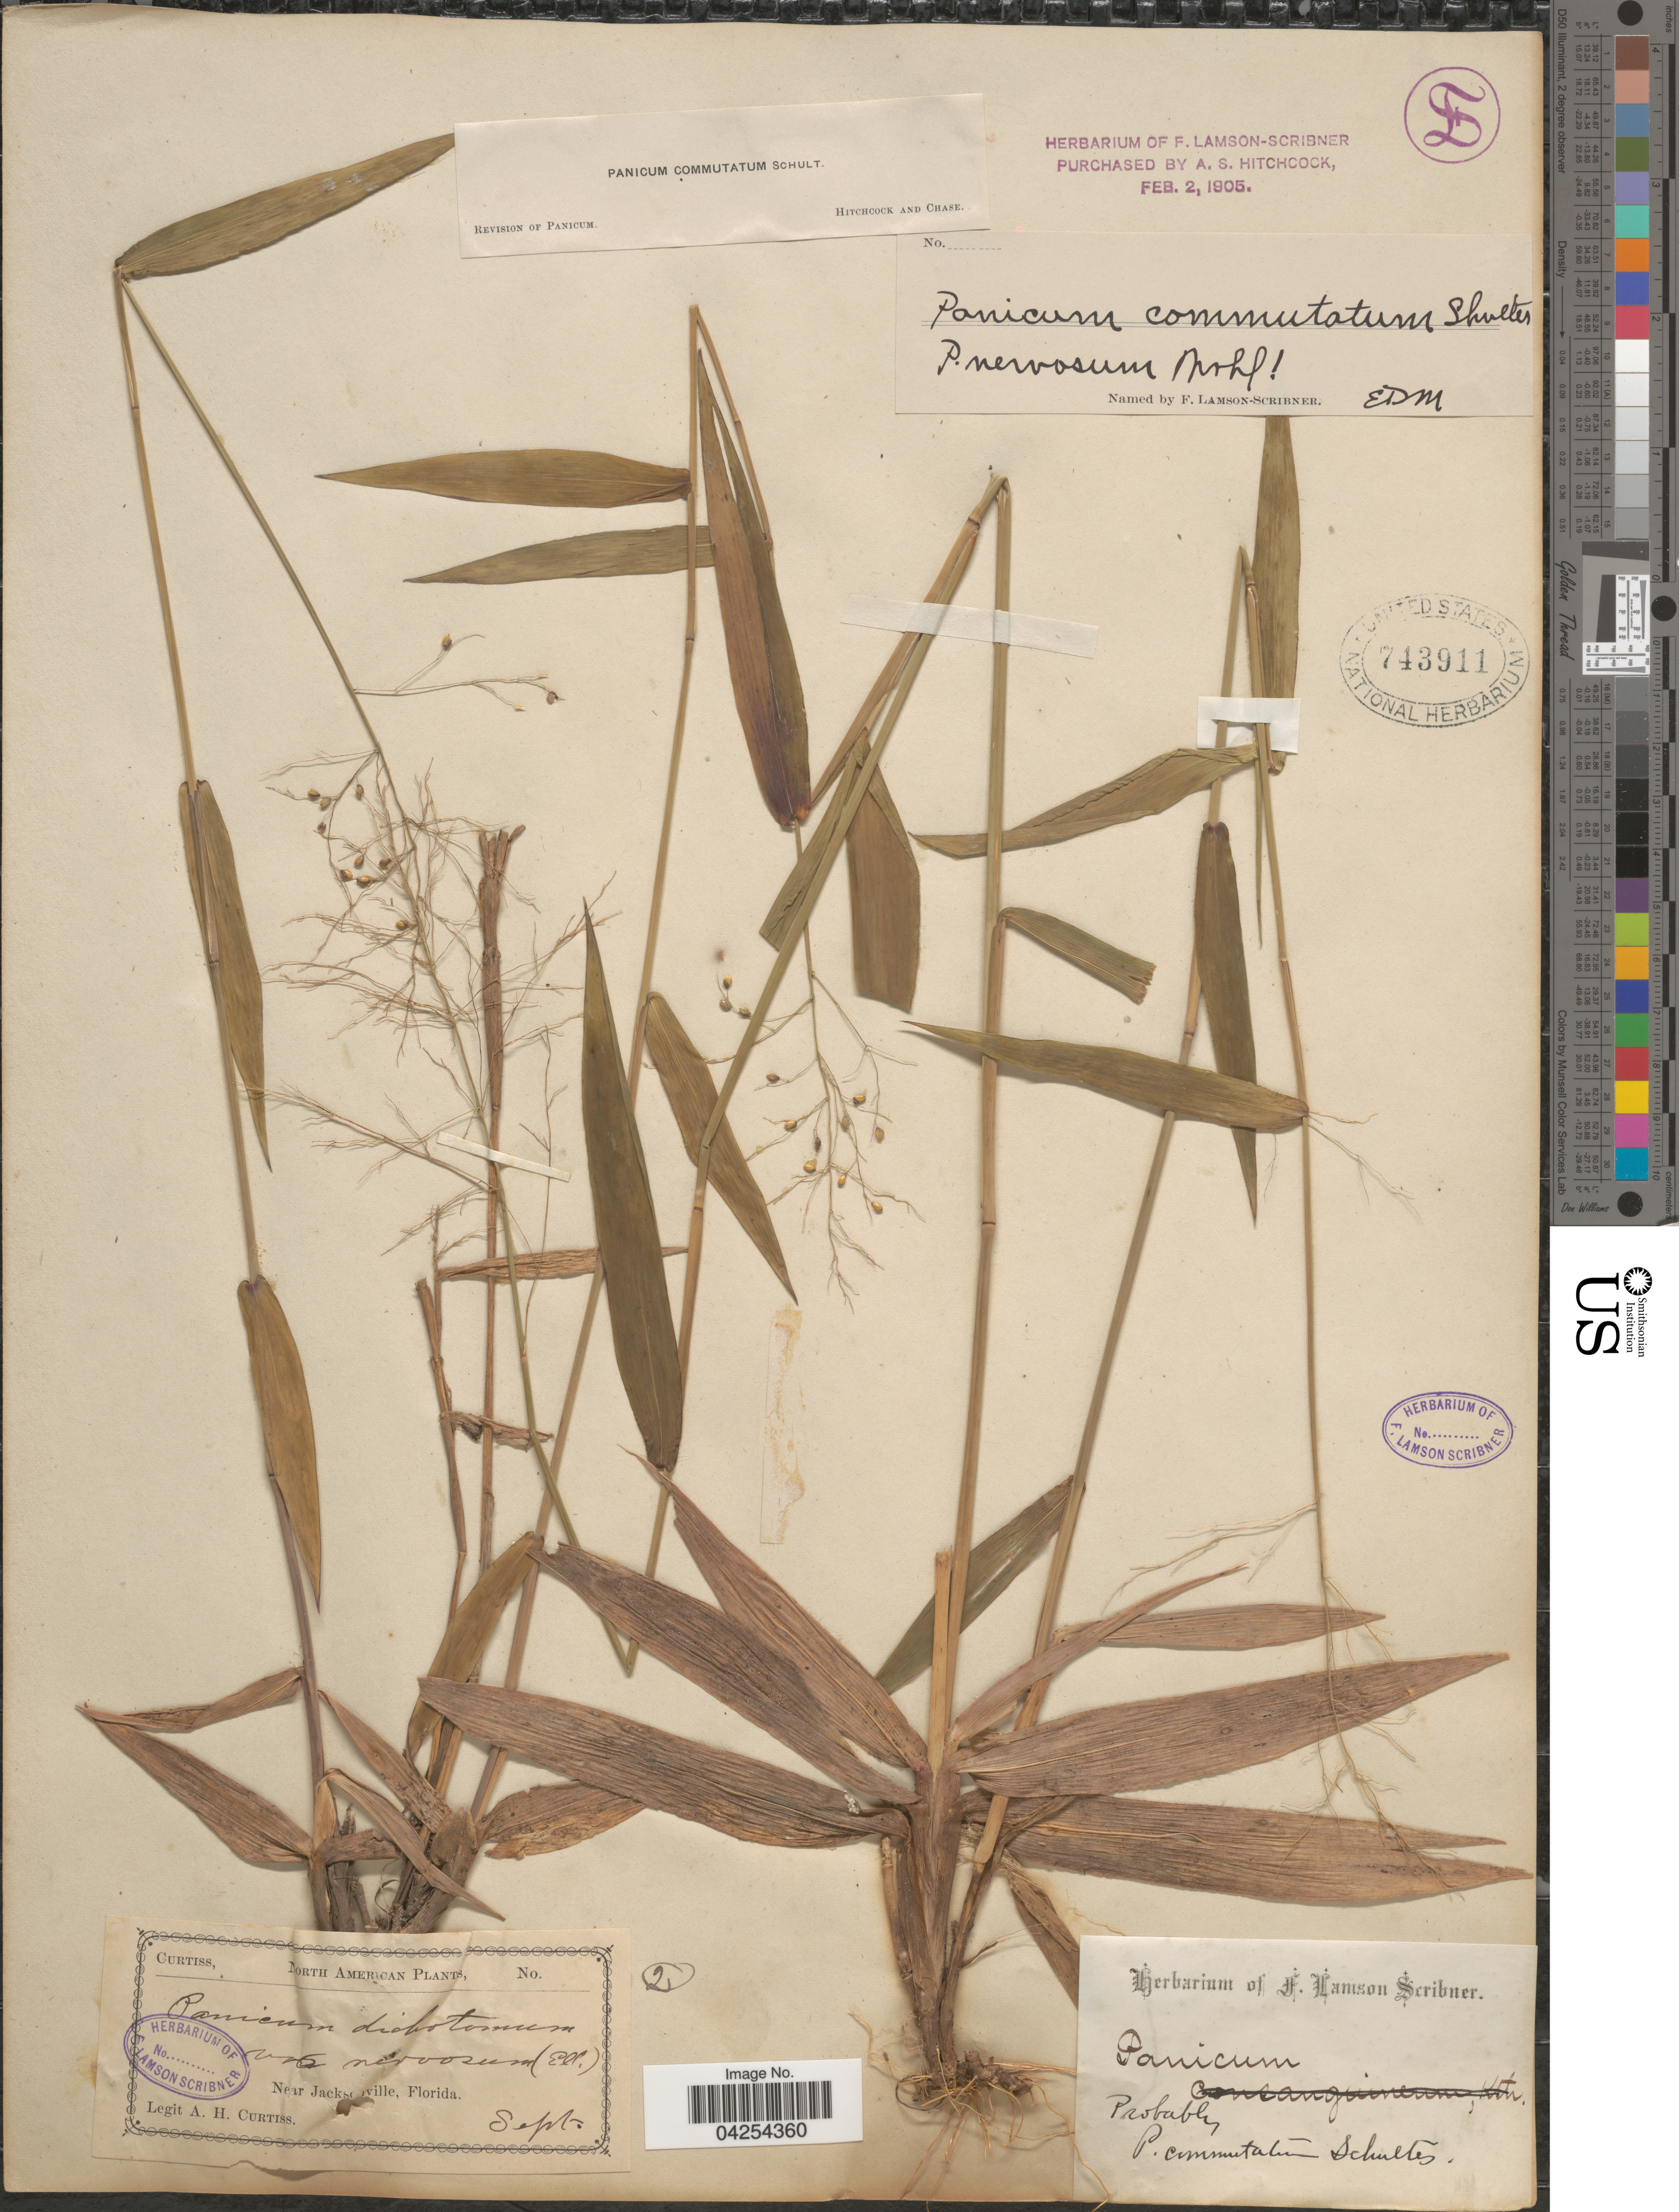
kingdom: Plantae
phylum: Tracheophyta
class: Liliopsida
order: Poales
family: Poaceae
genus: Dichanthelium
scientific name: Dichanthelium commutatum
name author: (Schult.) Gould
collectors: A. H. Curtiss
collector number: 21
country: United States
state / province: Florida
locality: Near Jacksonville.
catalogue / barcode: US 743911